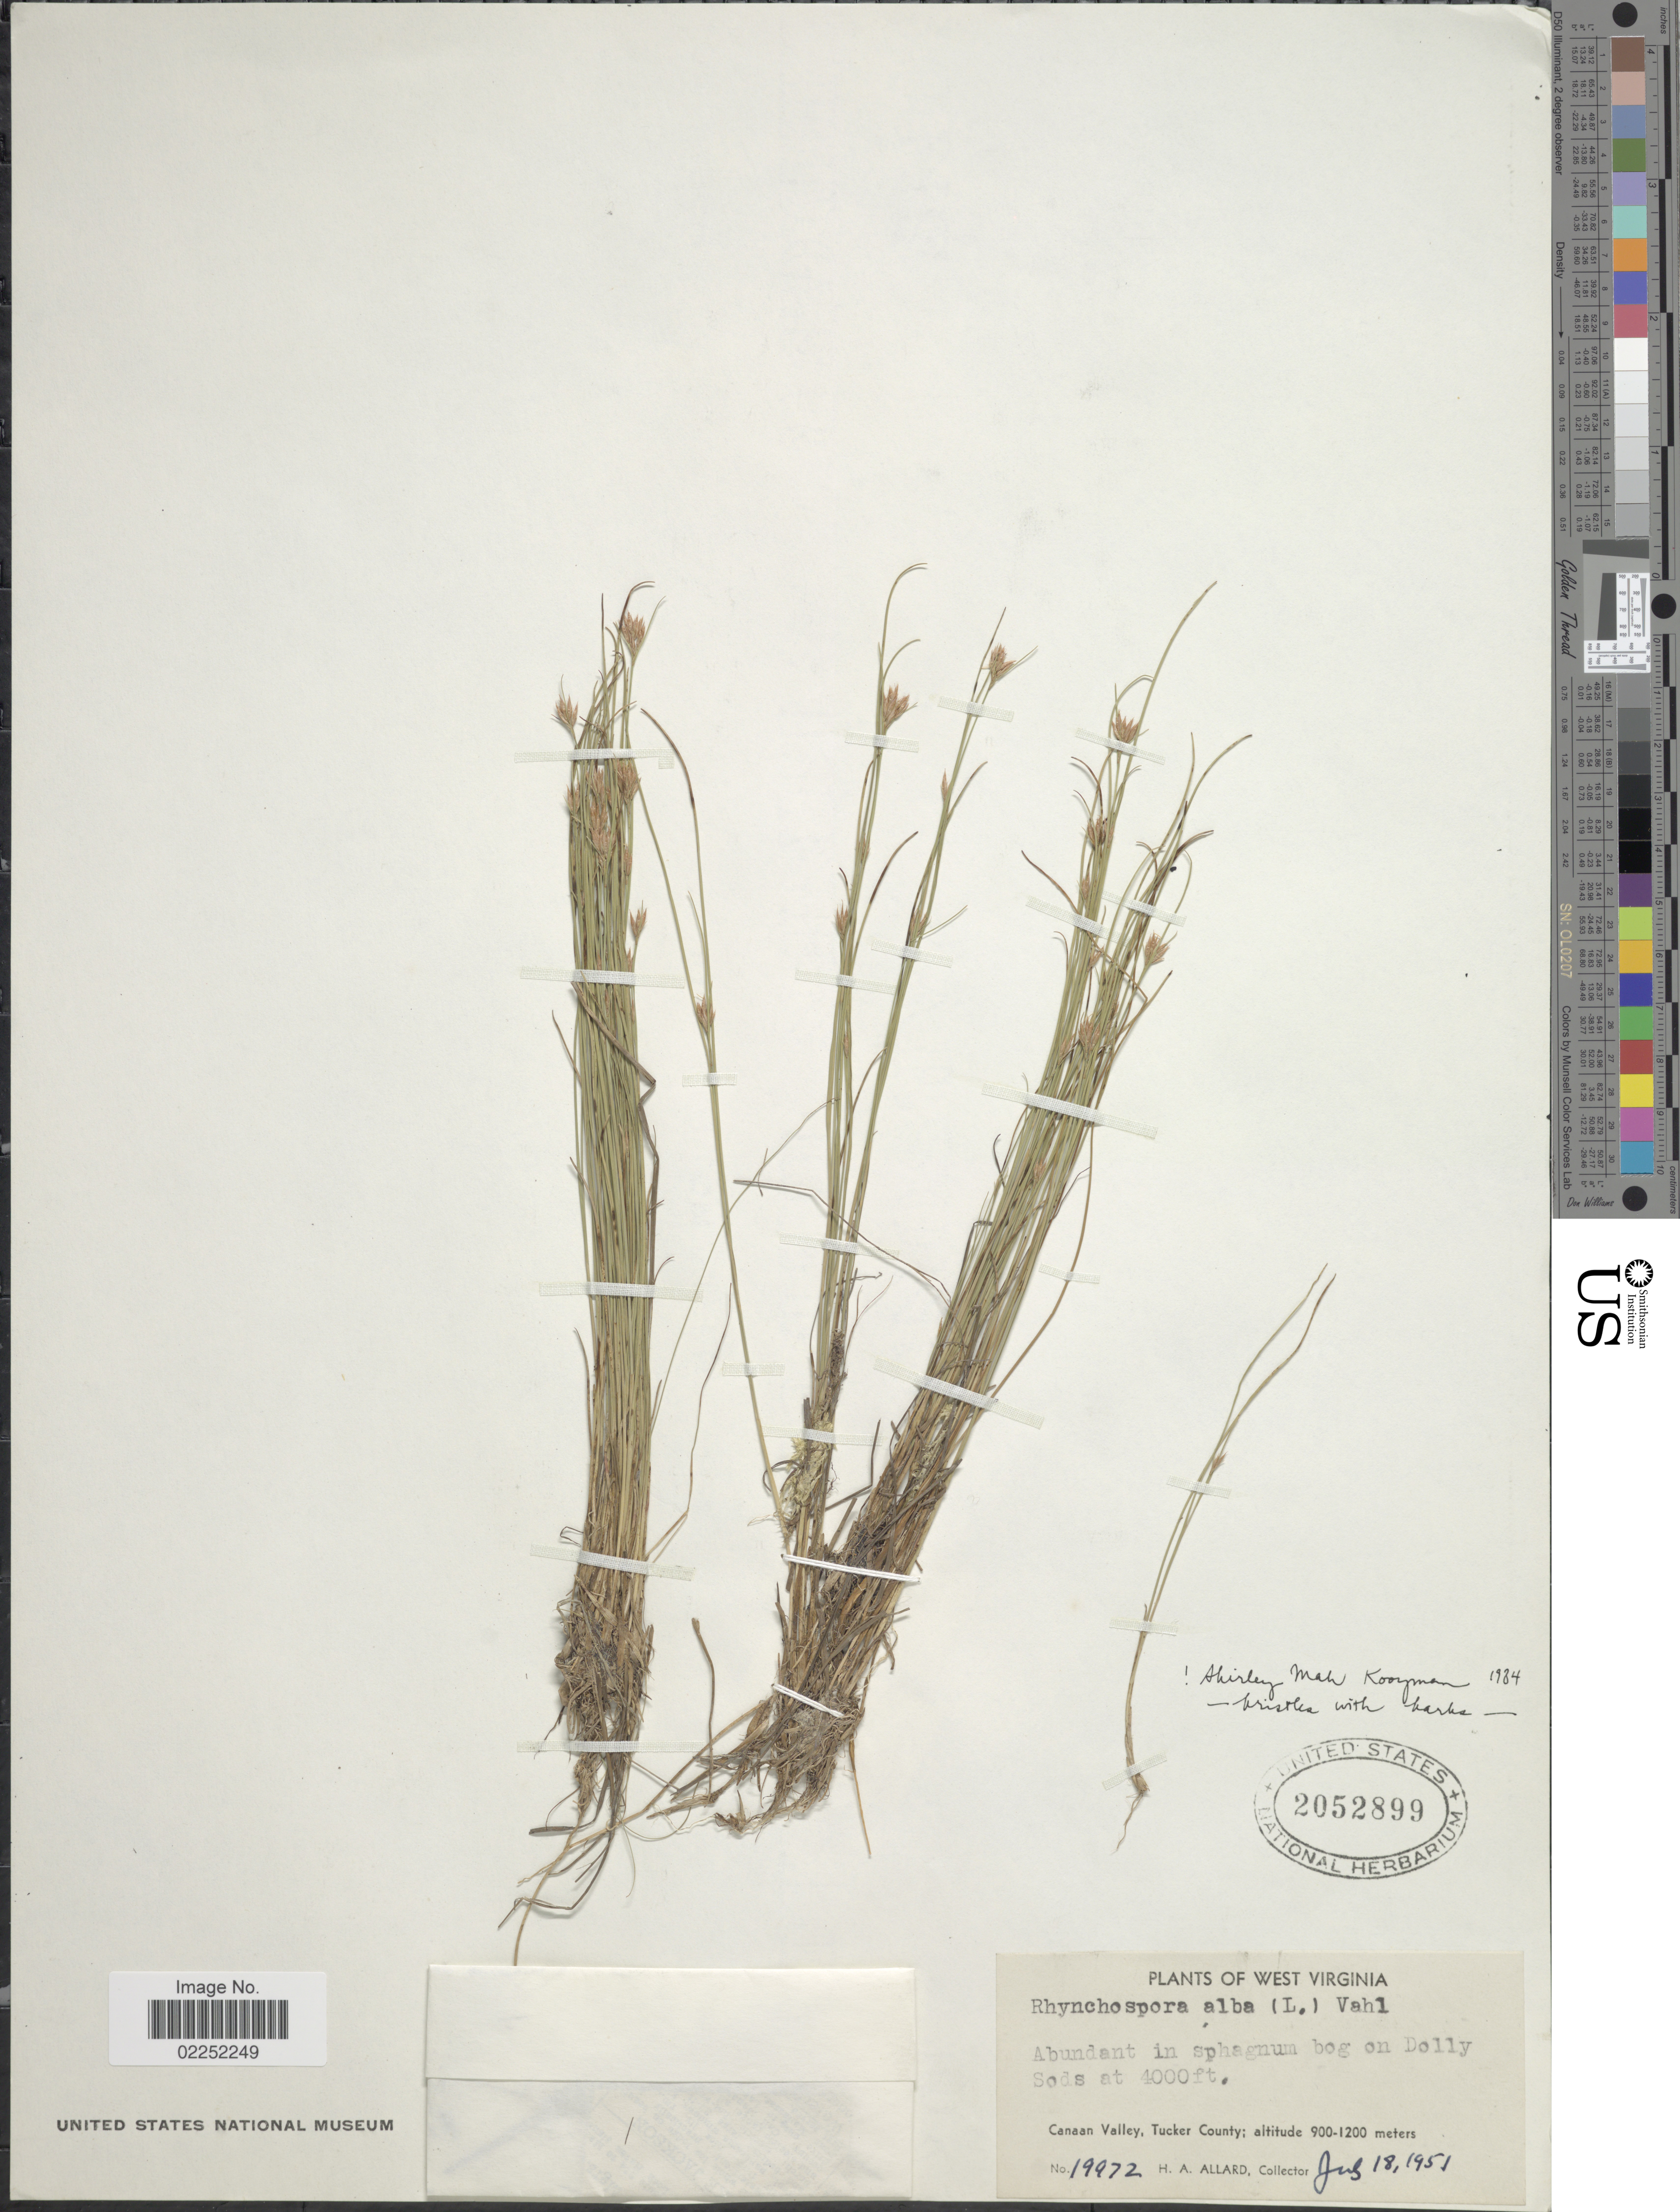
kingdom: Plantae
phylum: Tracheophyta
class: Liliopsida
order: Poales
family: Cyperaceae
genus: Rhynchospora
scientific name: Rhynchospora alba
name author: (L.) Vahl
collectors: H. A. Allard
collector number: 19972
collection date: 1951-07-18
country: United States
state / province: West Virginia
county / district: Tucker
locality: Abundant in spaghnum bog on Dolly Sods, Canaan Valley, Tucker County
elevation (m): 900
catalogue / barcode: US 2052899